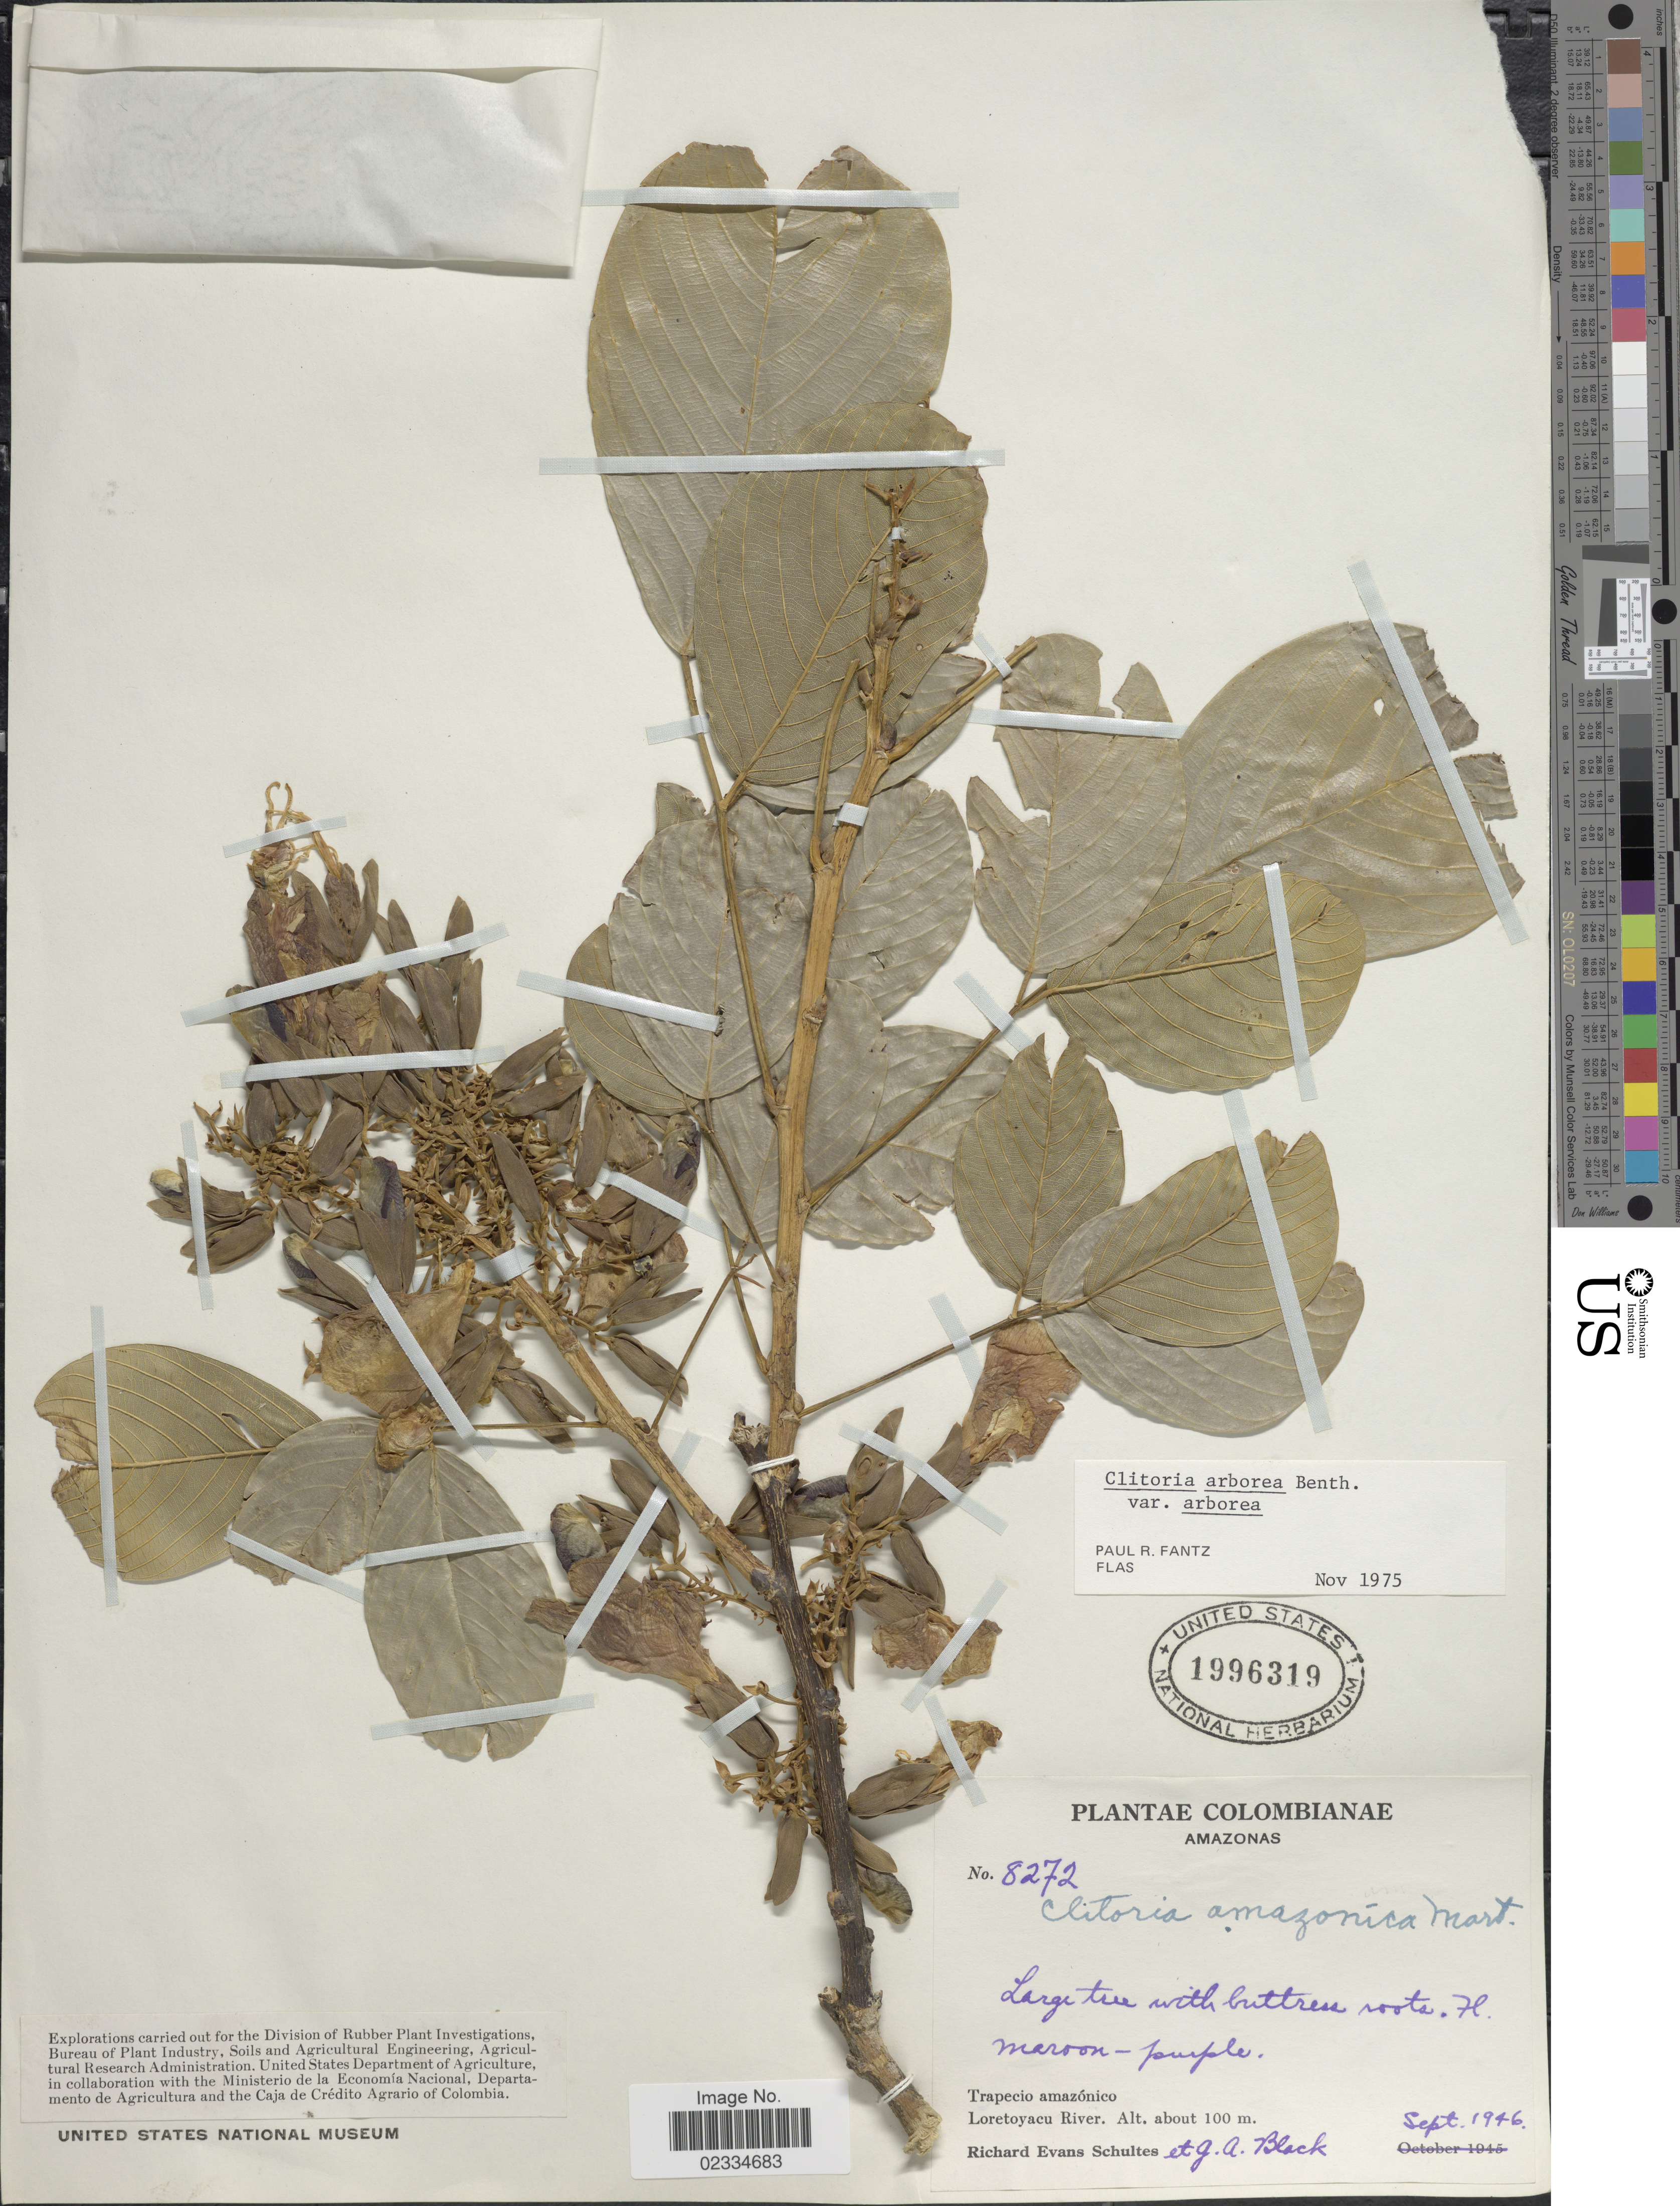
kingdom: Plantae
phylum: Tracheophyta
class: Magnoliopsida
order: Fabales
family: Fabaceae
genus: Clitoria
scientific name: Clitoria arborea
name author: Benth.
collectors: R. E. Schultes & G. A. Black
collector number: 8272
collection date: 1946-09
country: Colombia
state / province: Amazônas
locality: Trapecio Amazonico, Loretoyacu River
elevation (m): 100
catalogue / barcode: US 1996319